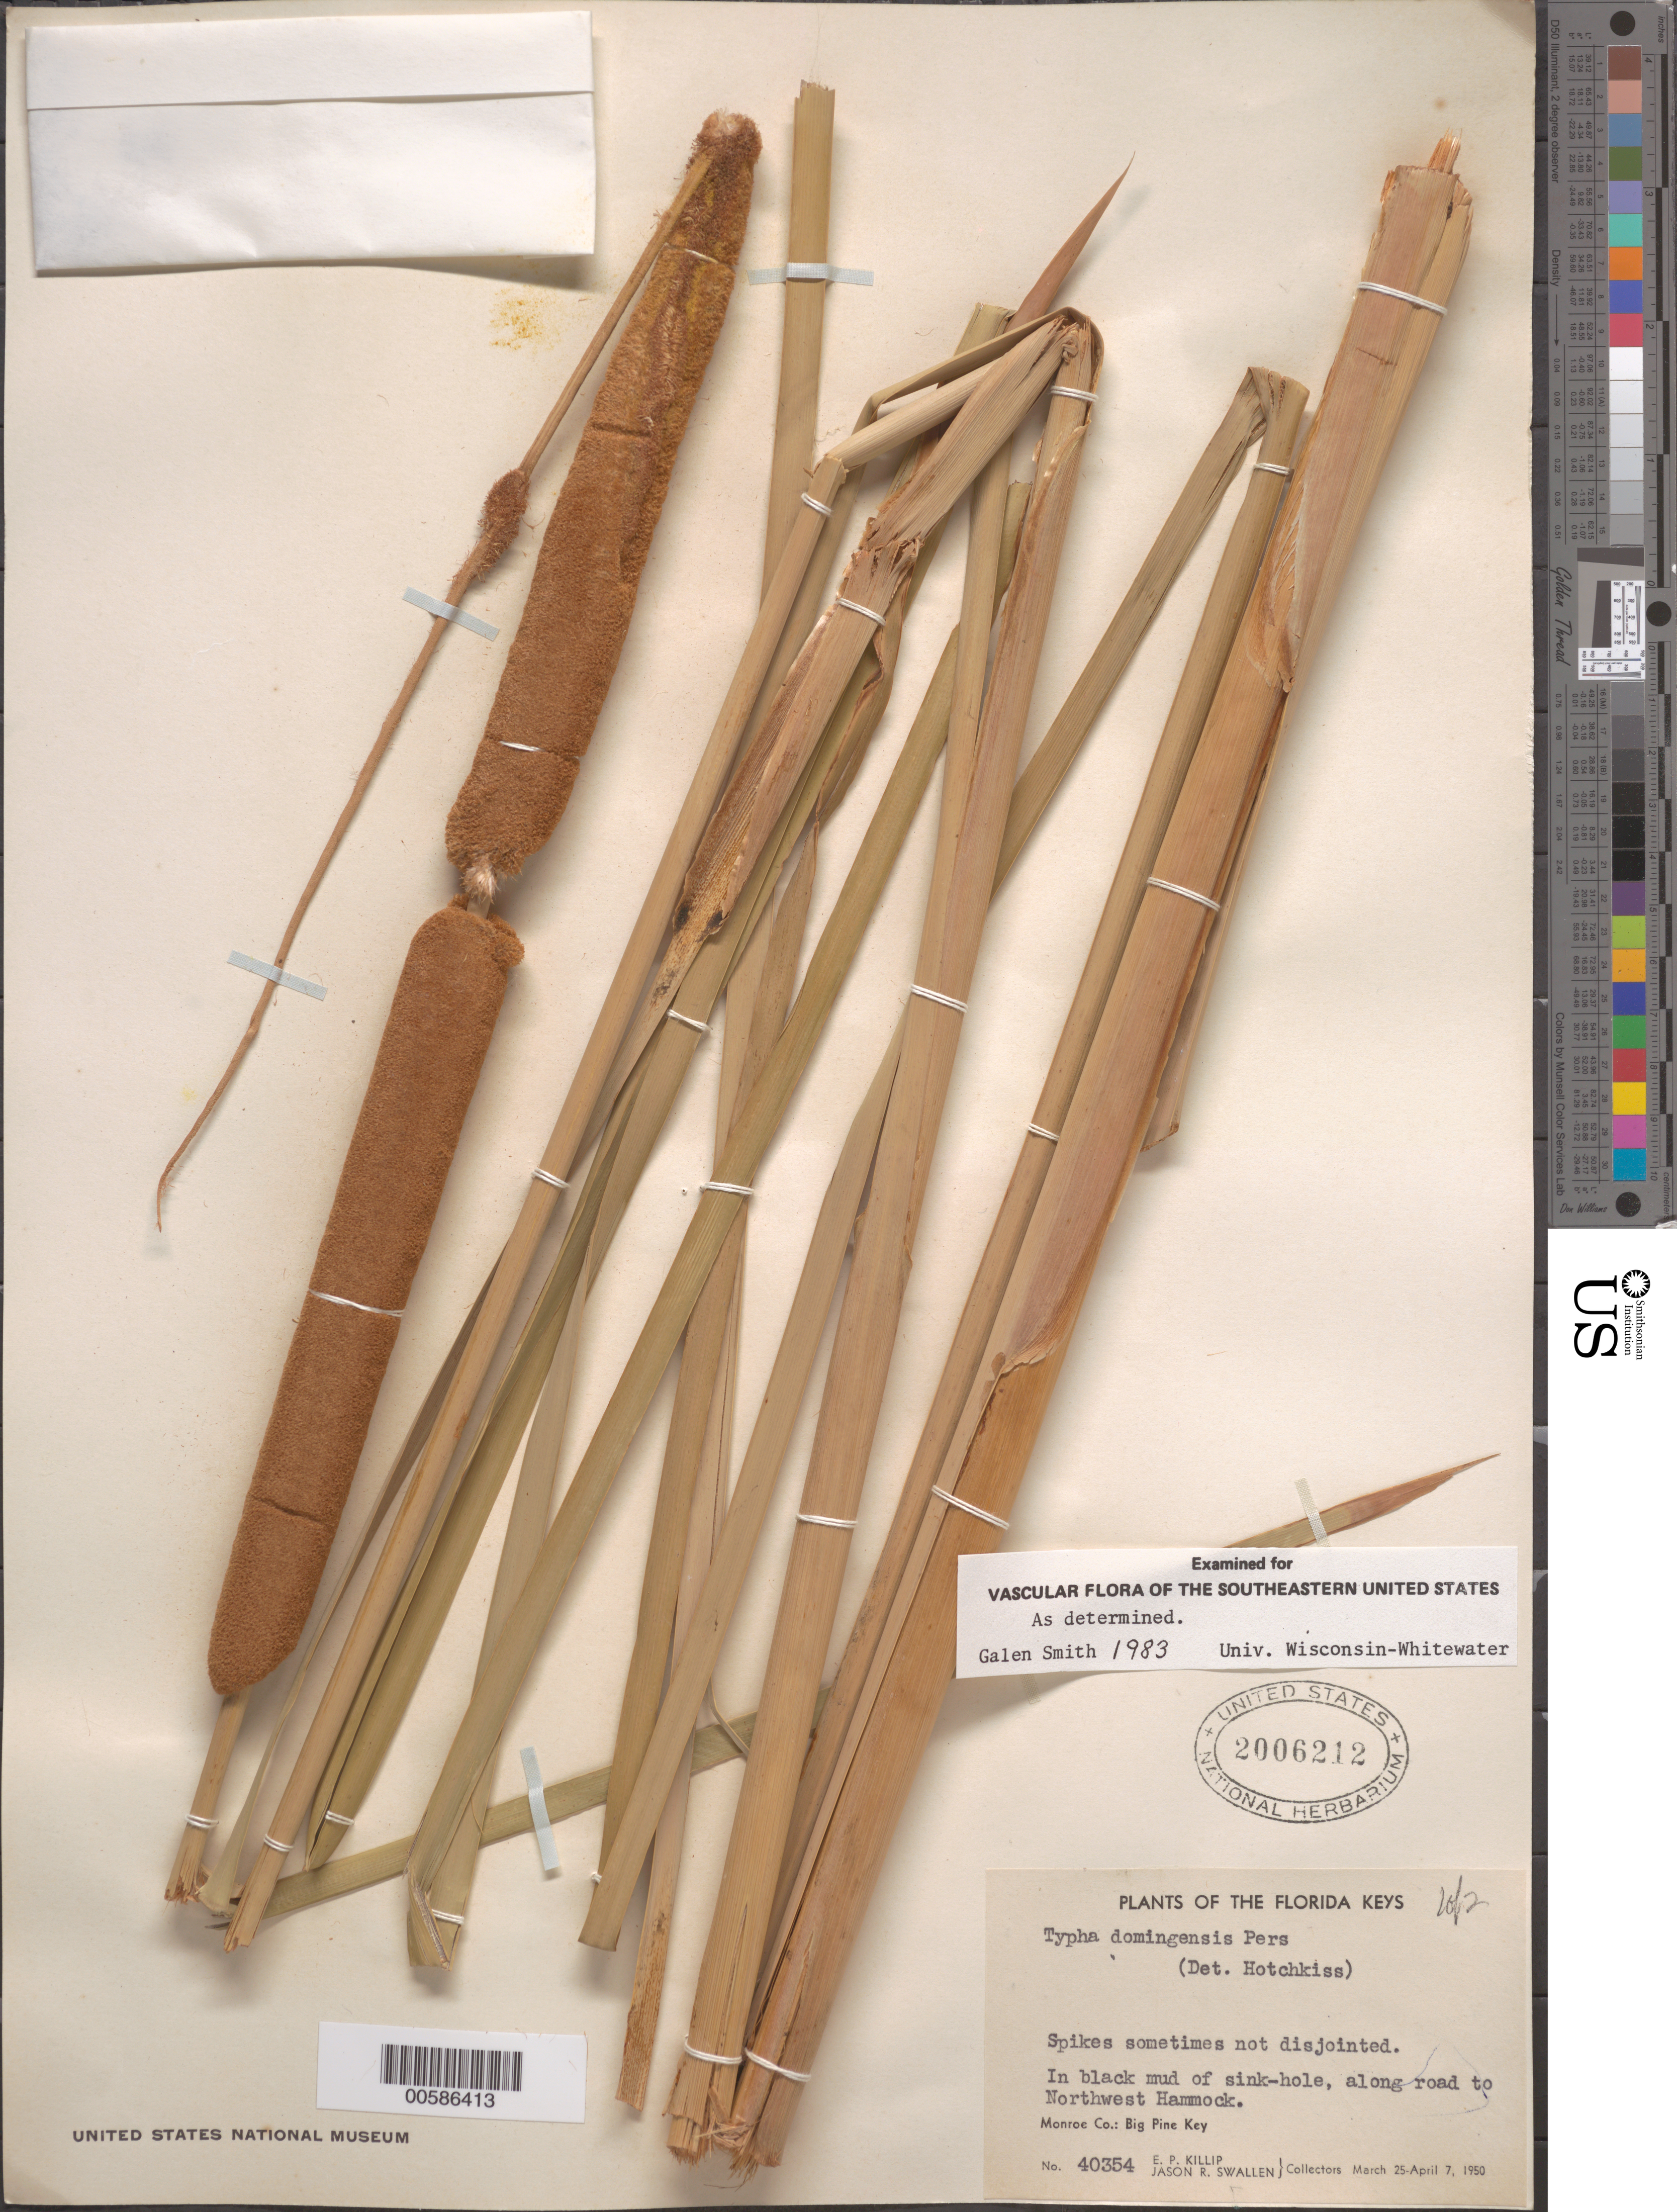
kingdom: Plantae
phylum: Tracheophyta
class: Liliopsida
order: Poales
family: Typhaceae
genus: Typha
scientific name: Typha domingensis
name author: Pers.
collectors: E. P. Killip & J. R. Swallen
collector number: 40354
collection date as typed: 25 Mar 1950 to 07 Apr 1950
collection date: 1950-03-25/1950-04-07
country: United States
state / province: Florida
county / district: Monroe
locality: Big Pine Key, Along road to Northwest Hammock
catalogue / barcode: US 2006212